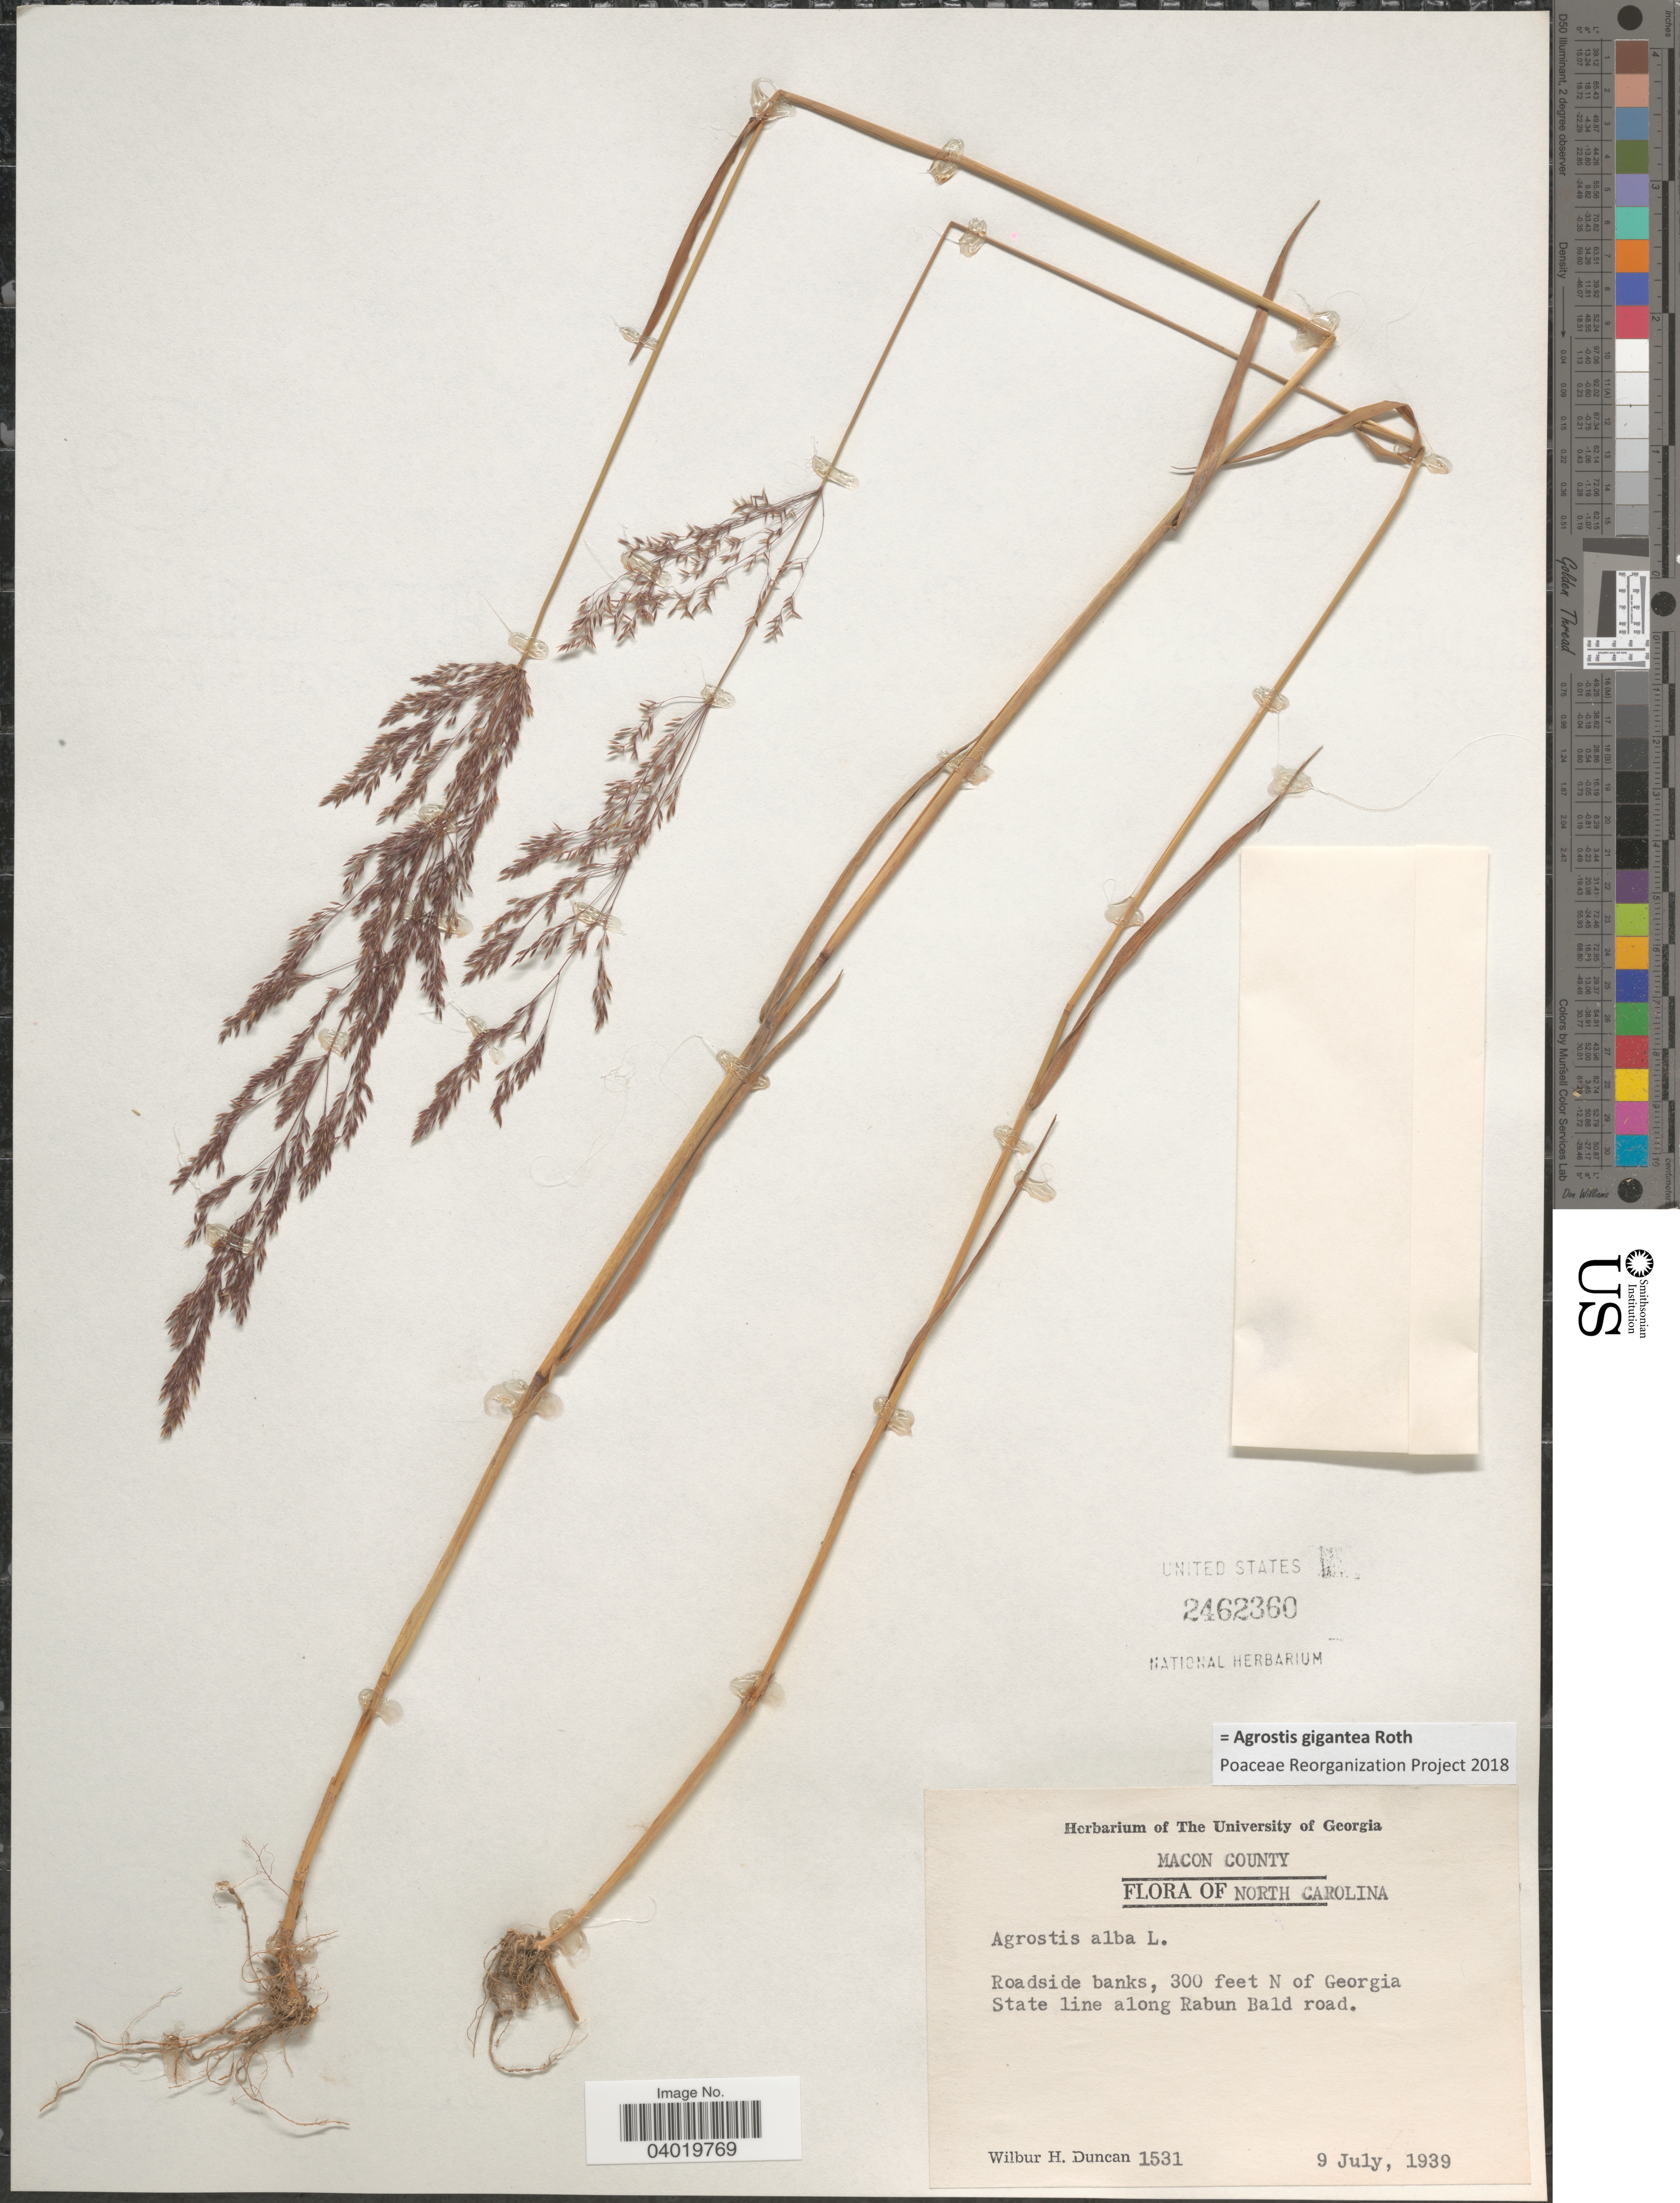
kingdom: Plantae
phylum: Tracheophyta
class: Liliopsida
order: Poales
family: Poaceae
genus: Agrostis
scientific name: Agrostis gigantea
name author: Roth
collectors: W. H. Duncan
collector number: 1531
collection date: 1939-07-09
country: United States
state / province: North Carolina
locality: Macon County. Roadside banks, 300 feet N of Georgia State line along Rabun Bald road.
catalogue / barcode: US 2462360